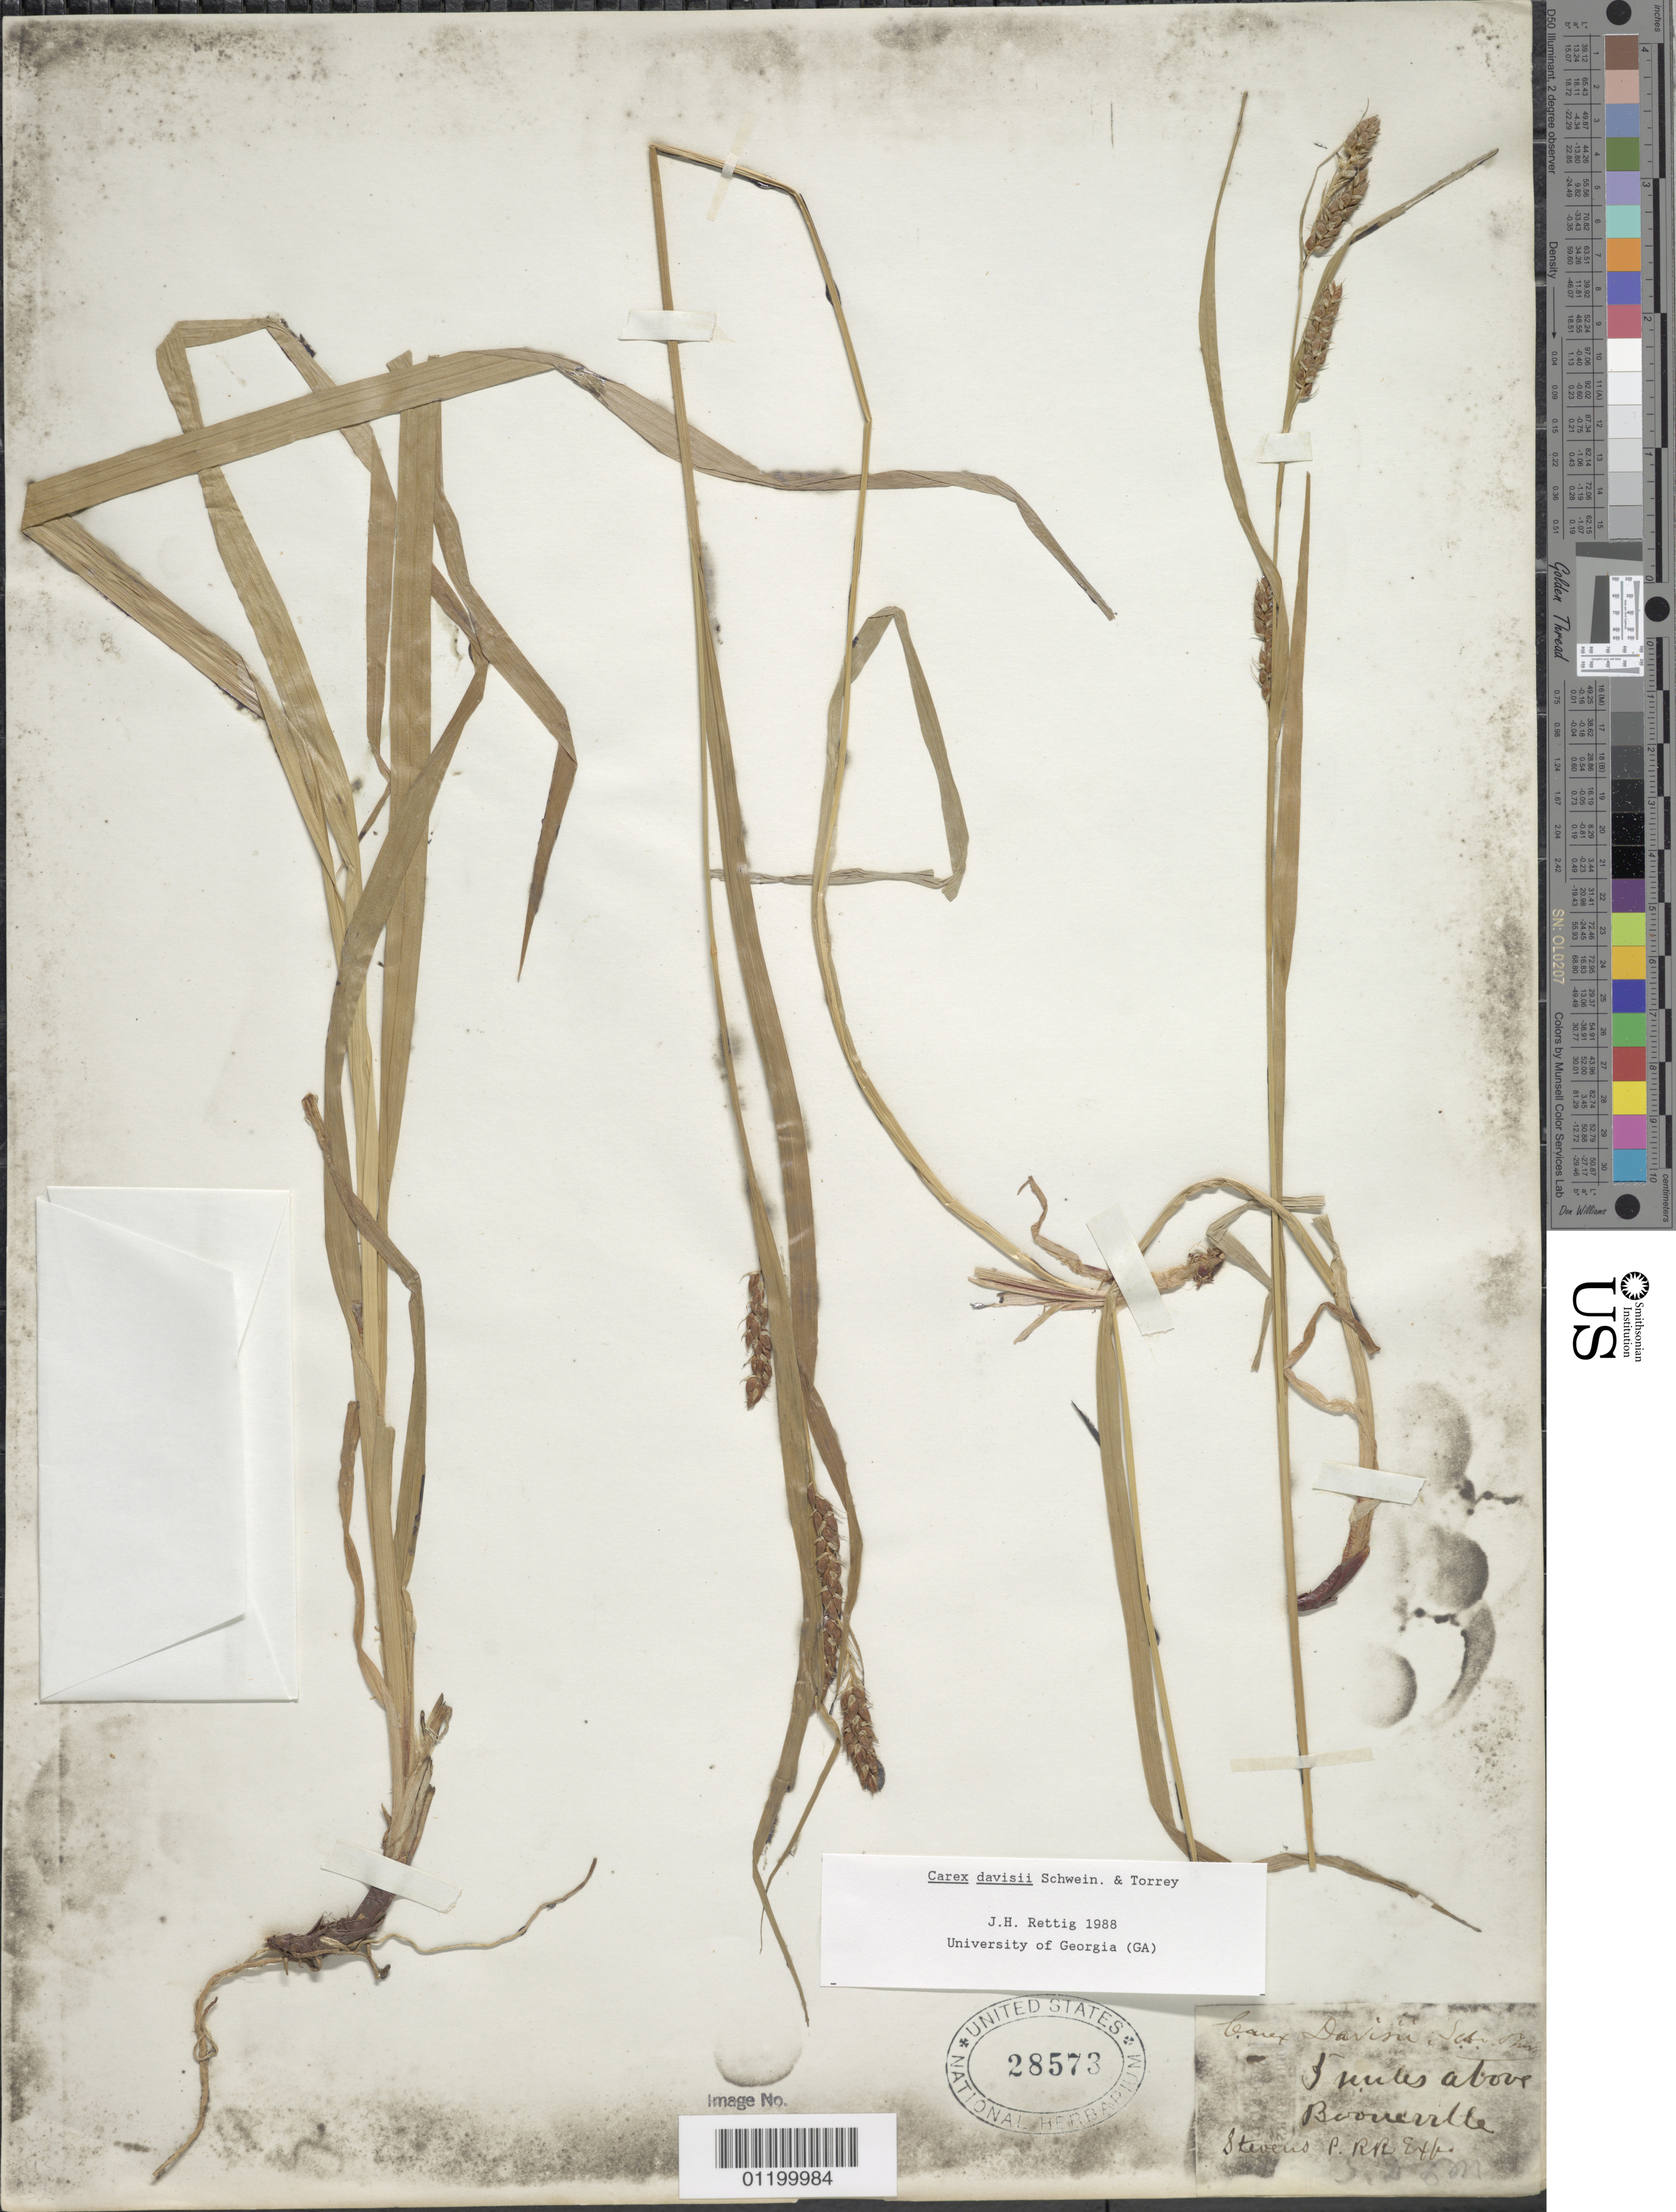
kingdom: Plantae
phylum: Tracheophyta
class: Liliopsida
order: Poales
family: Cyperaceae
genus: Carex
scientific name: Carex davisii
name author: Schwein. & Torr.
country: Canada / United States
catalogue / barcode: US 28573